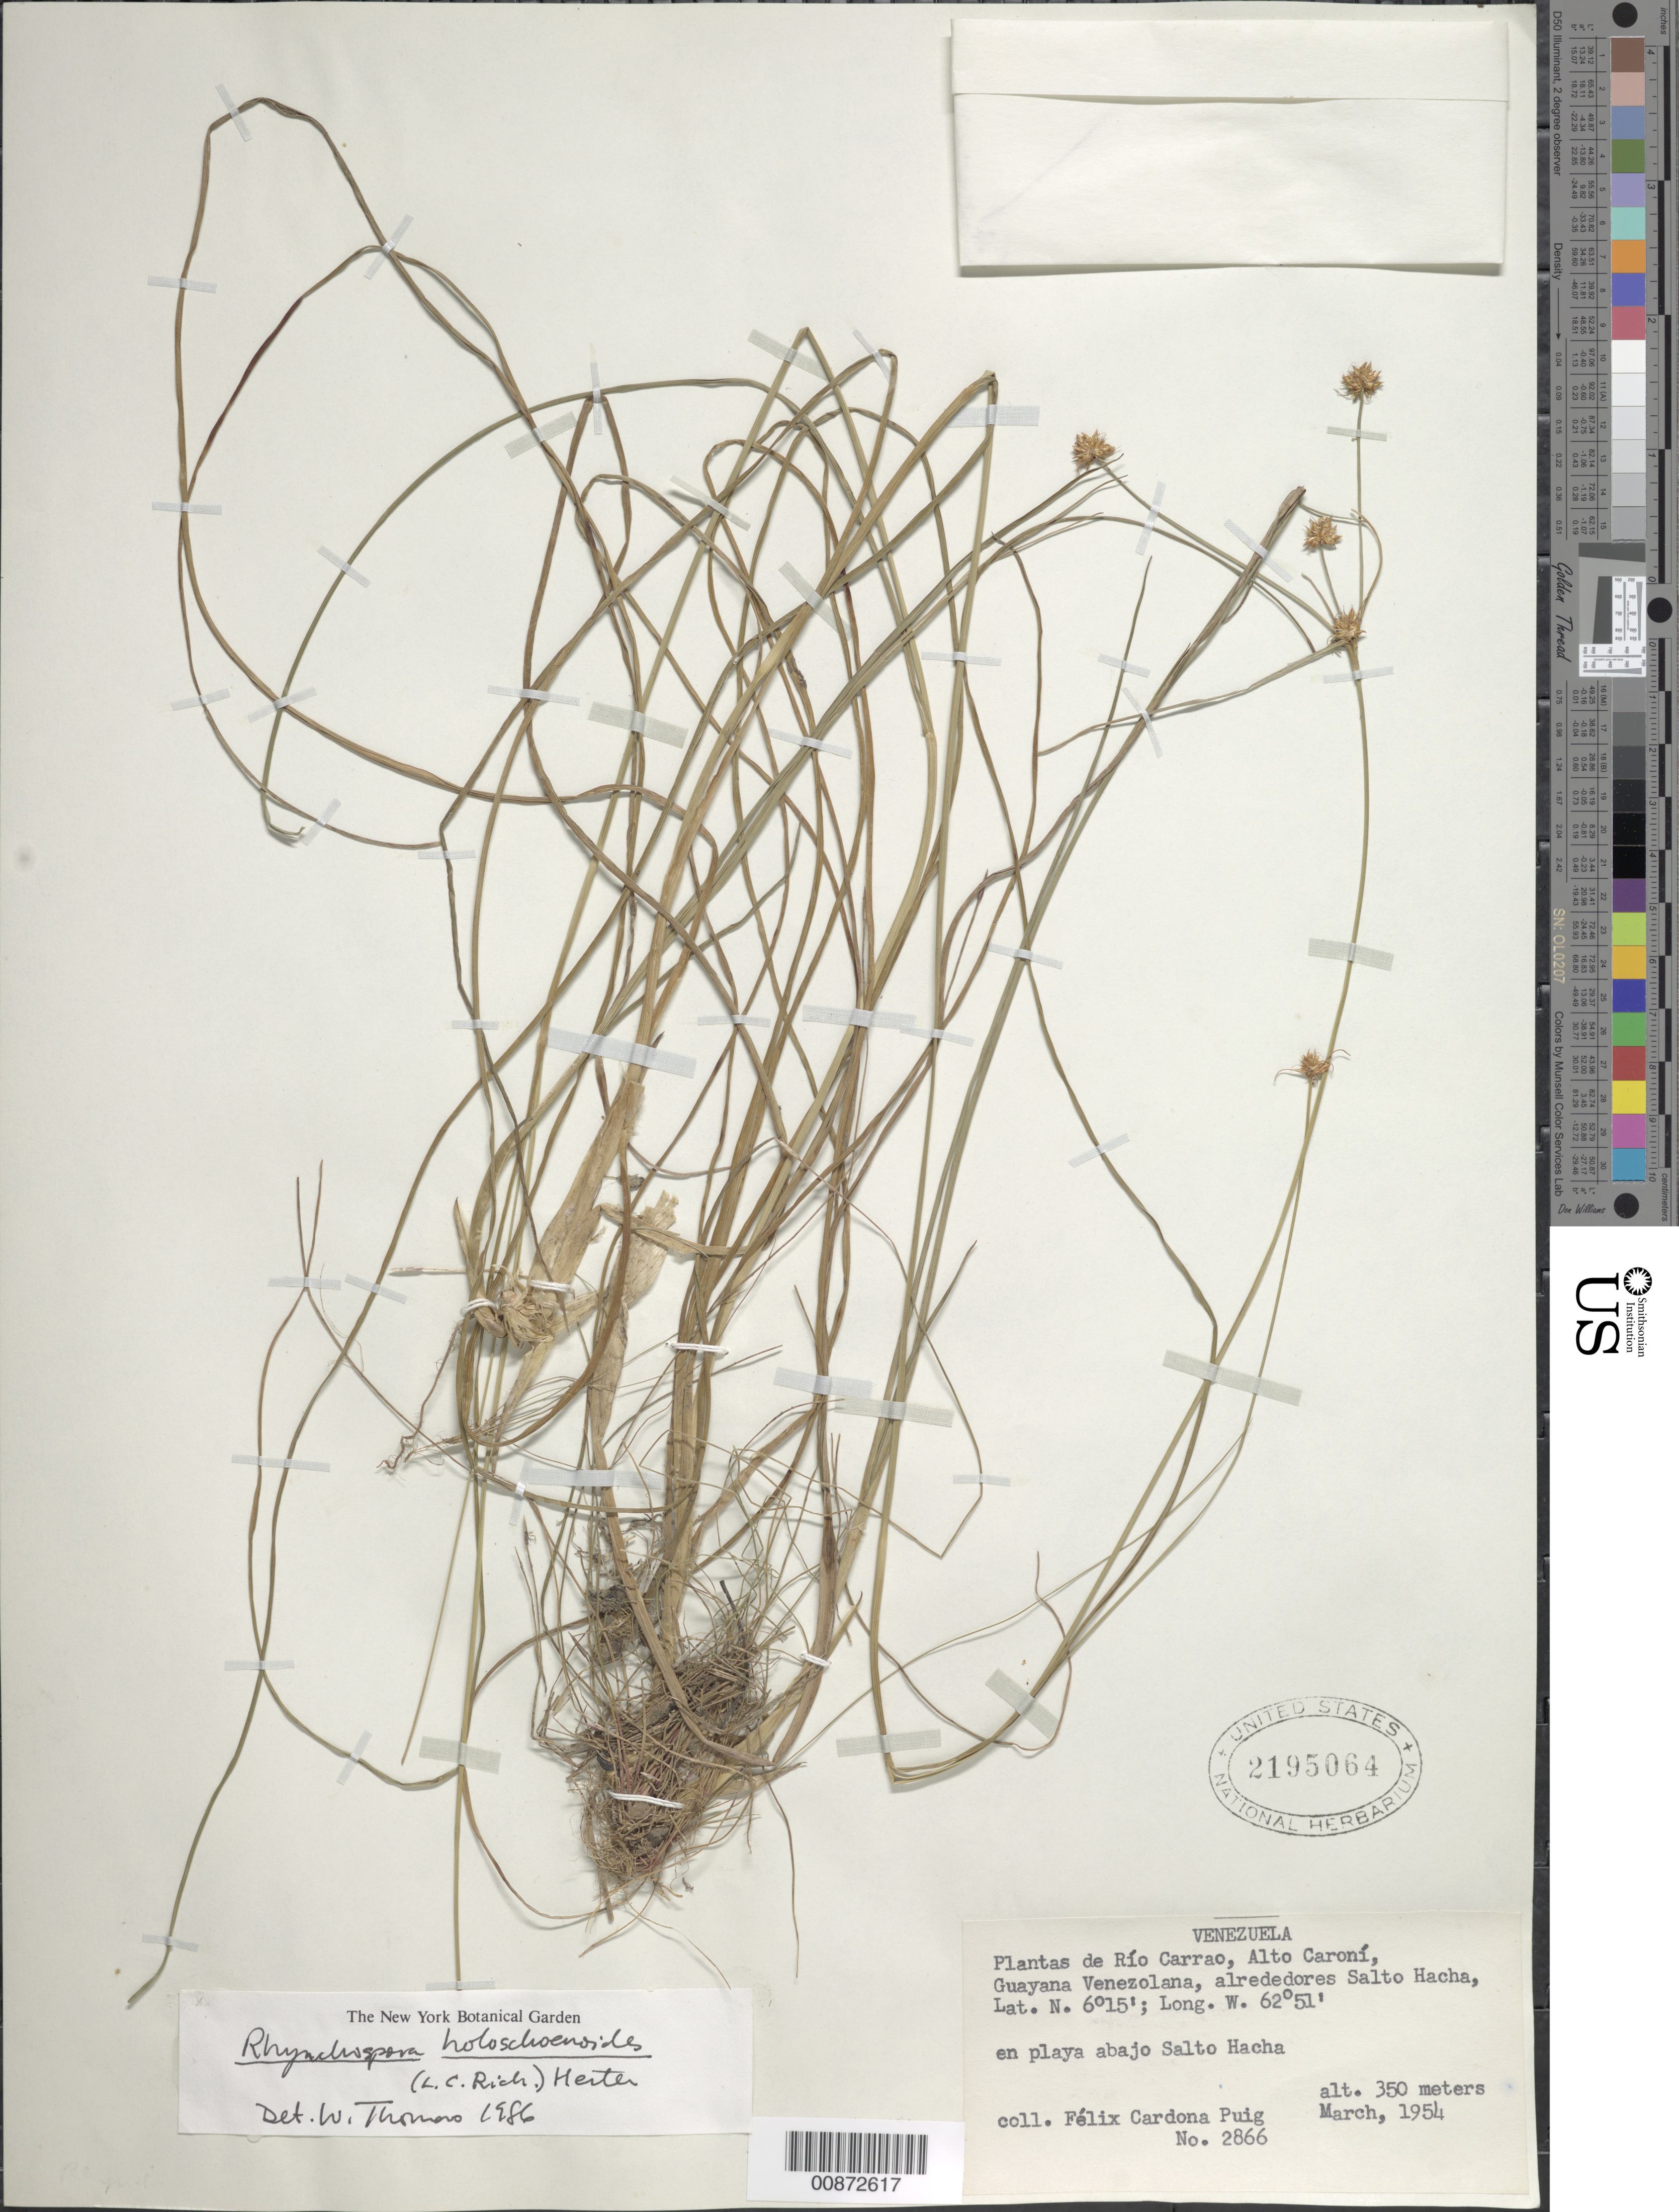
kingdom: Plantae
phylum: Tracheophyta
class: Liliopsida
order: Poales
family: Cyperaceae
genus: Rhynchospora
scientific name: Rhynchospora holoschoenoides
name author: (Rich.) Herter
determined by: Thomas, W. W., (NY), New York Botanical Garden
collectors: F. Cardona Puig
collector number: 2866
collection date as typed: Mar-54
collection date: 1954-03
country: Venezuela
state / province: Bolívar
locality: Alto Río Caroni, Rio Carrao, Salto Hacha, Guayana Venezolana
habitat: Playa abajo salto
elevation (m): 350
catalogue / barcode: US 2195064